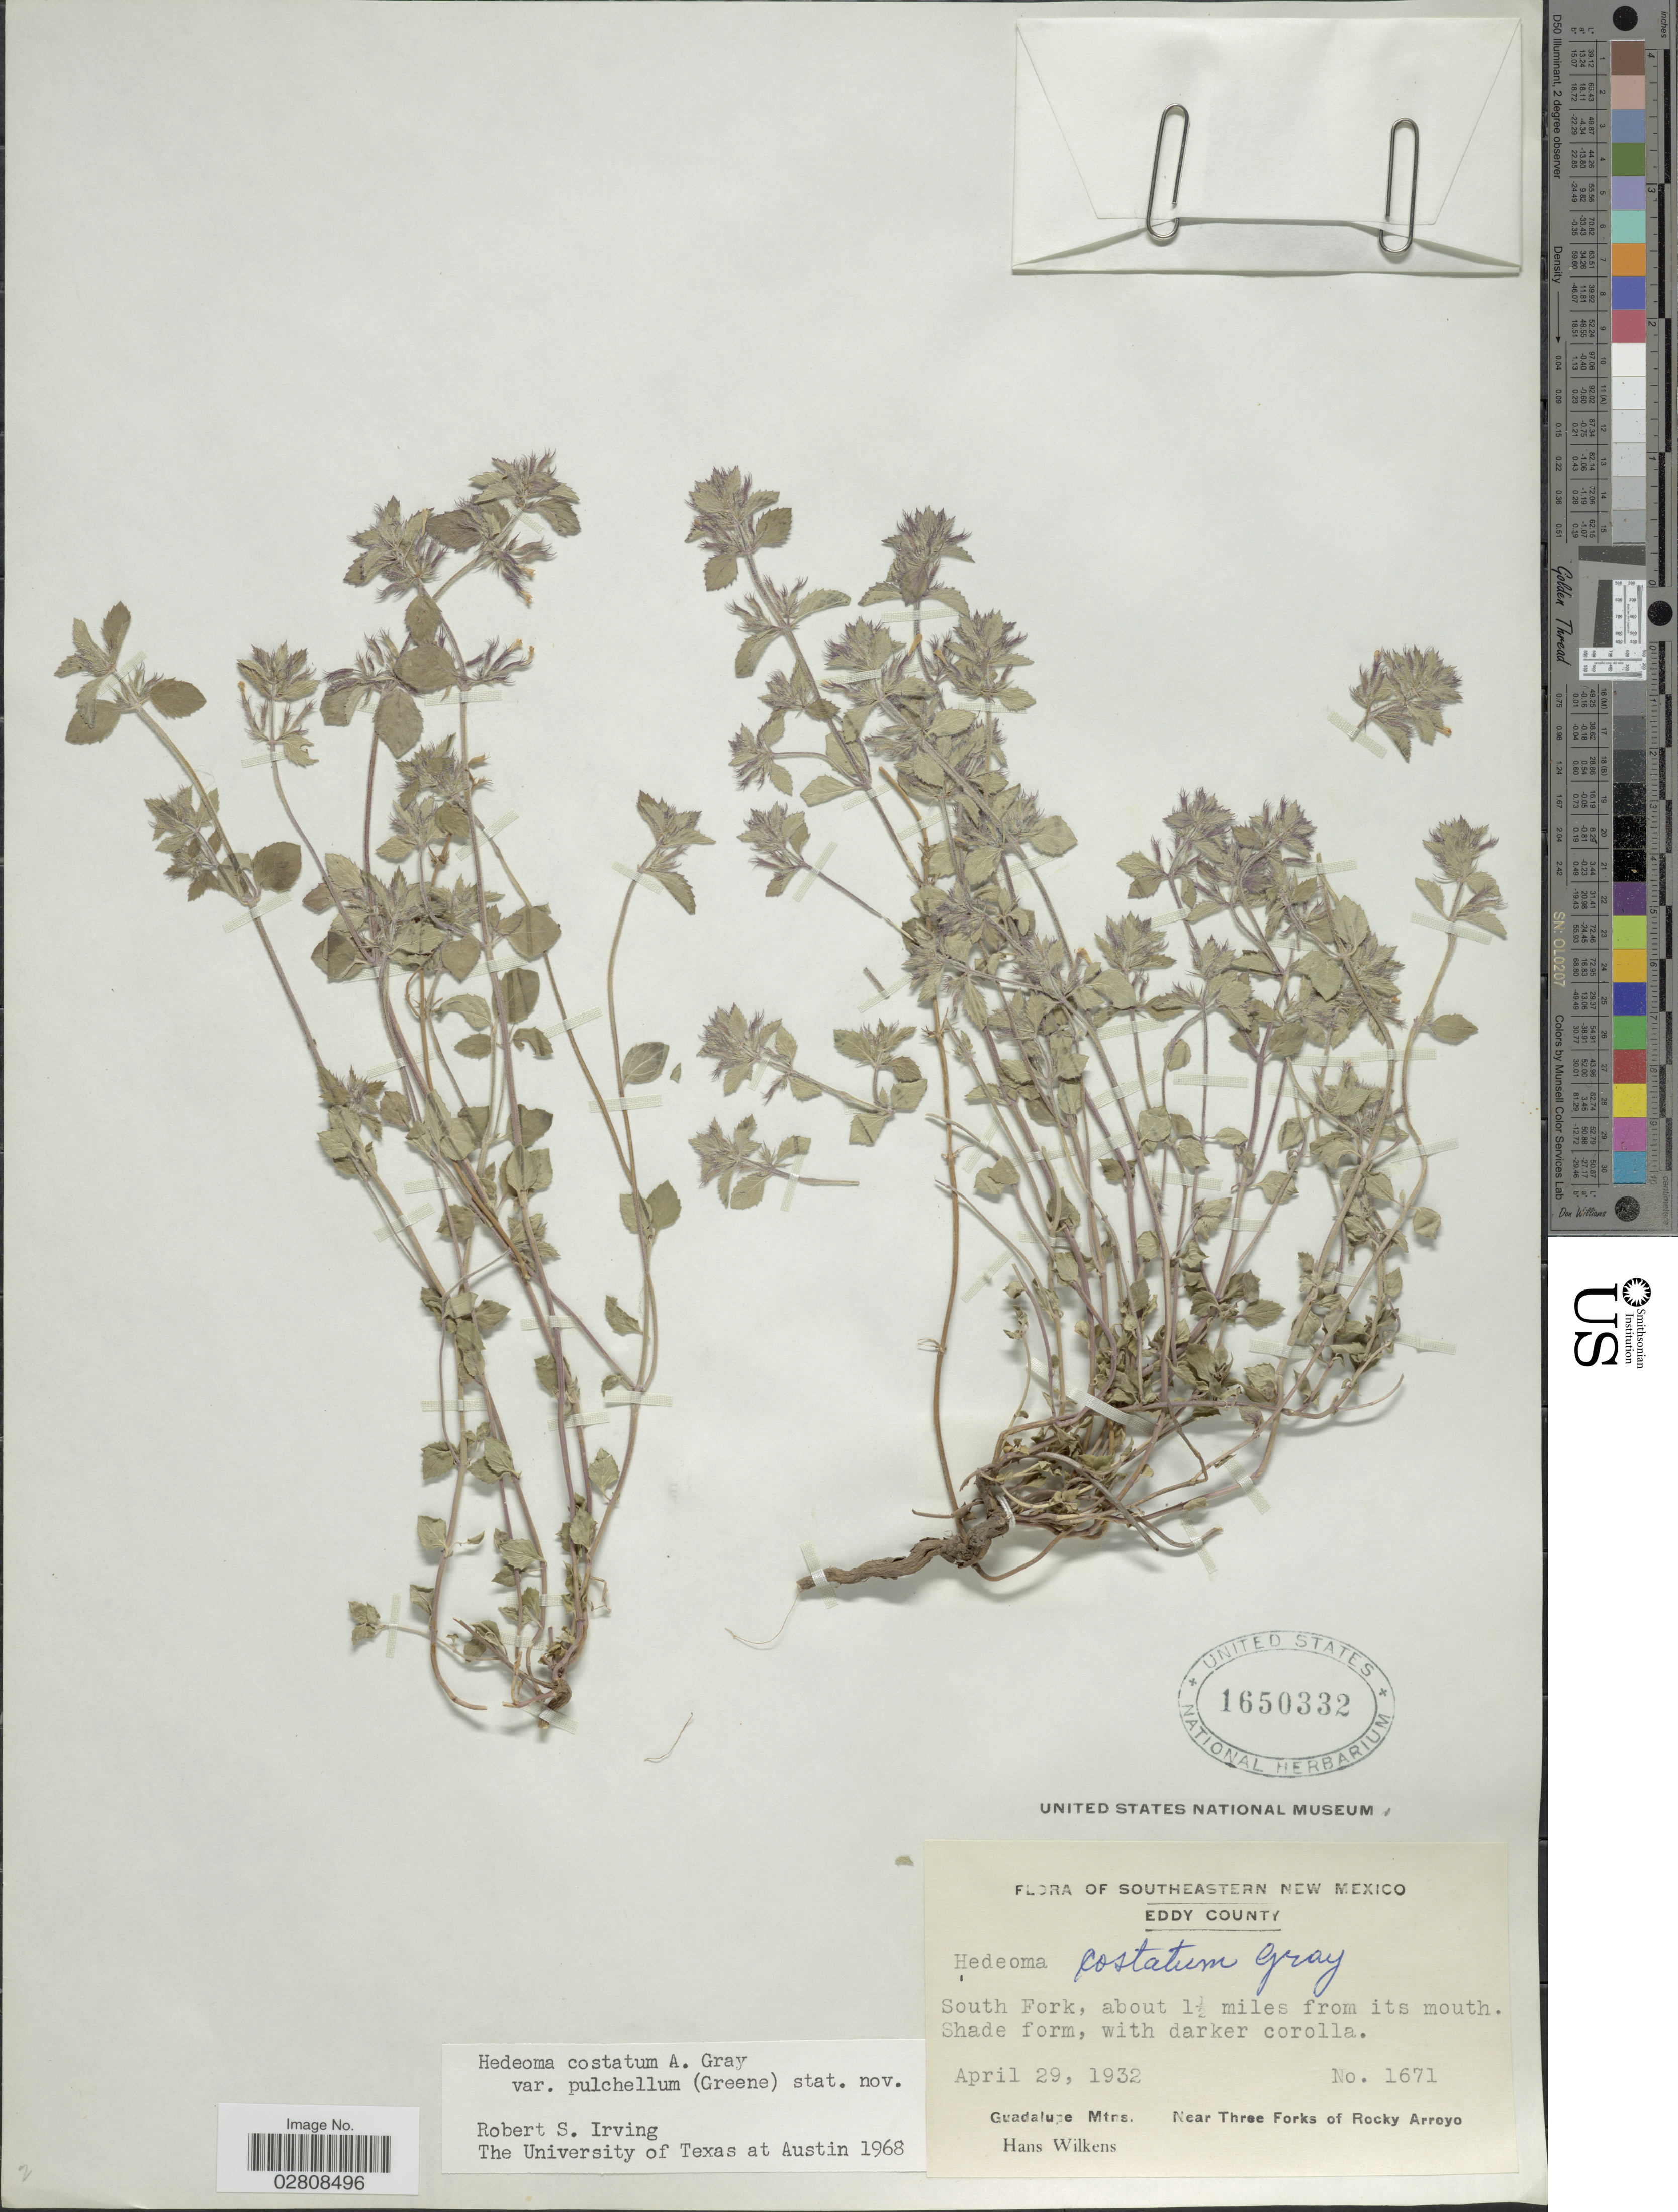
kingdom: Plantae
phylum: Tracheophyta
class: Magnoliopsida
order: Lamiales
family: Lamiaceae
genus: Hedeoma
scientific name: Hedeoma costata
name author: A. Gray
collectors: H. Wilkens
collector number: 1671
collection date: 1932-04-29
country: United States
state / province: New Mexico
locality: Southeastern New Mexico. Eddy County. South Fork, about 1½ miles from its mouth. Guadalupe Mtns. Near Three Forks and Rocky Arroyo.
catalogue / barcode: US 1650332